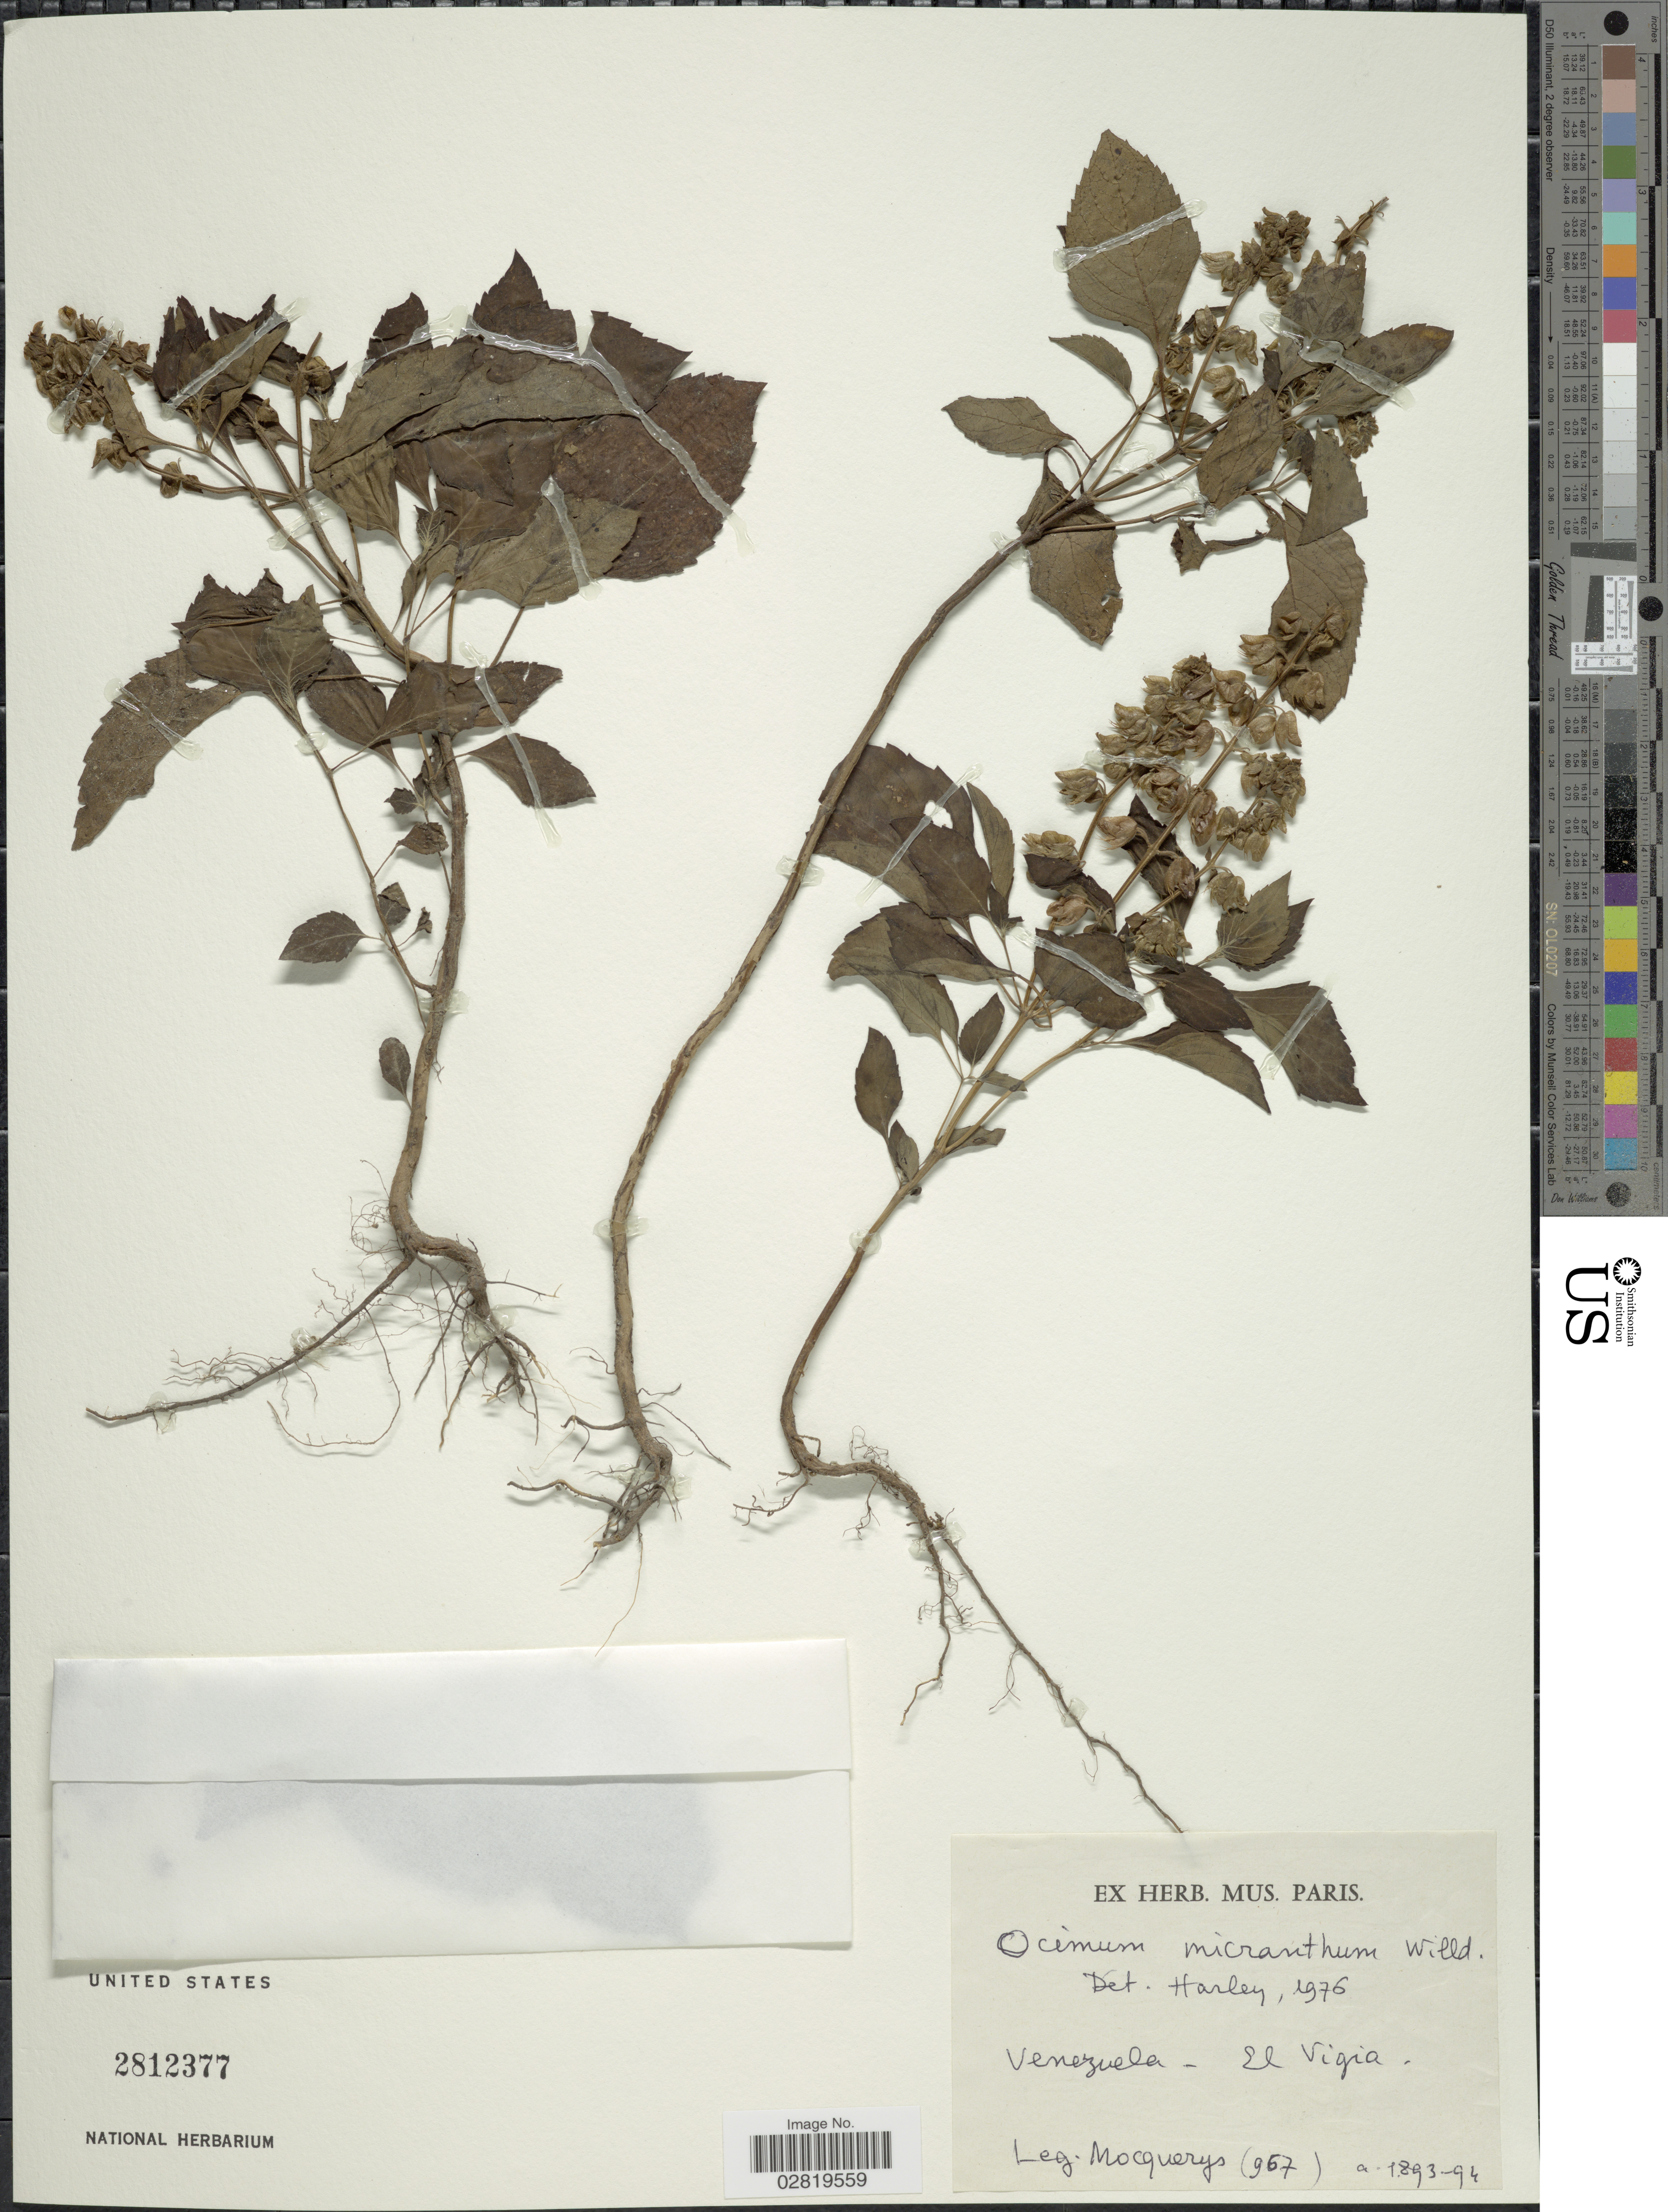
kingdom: Plantae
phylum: Tracheophyta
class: Magnoliopsida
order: Lamiales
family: Lamiaceae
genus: Ocimum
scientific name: Ocimum micranthum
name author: Willd.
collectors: A. Mocquerys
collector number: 967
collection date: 1893/1894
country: Venezuela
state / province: Mérida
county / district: Alberto Adriani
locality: El Vigía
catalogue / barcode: US 2812377